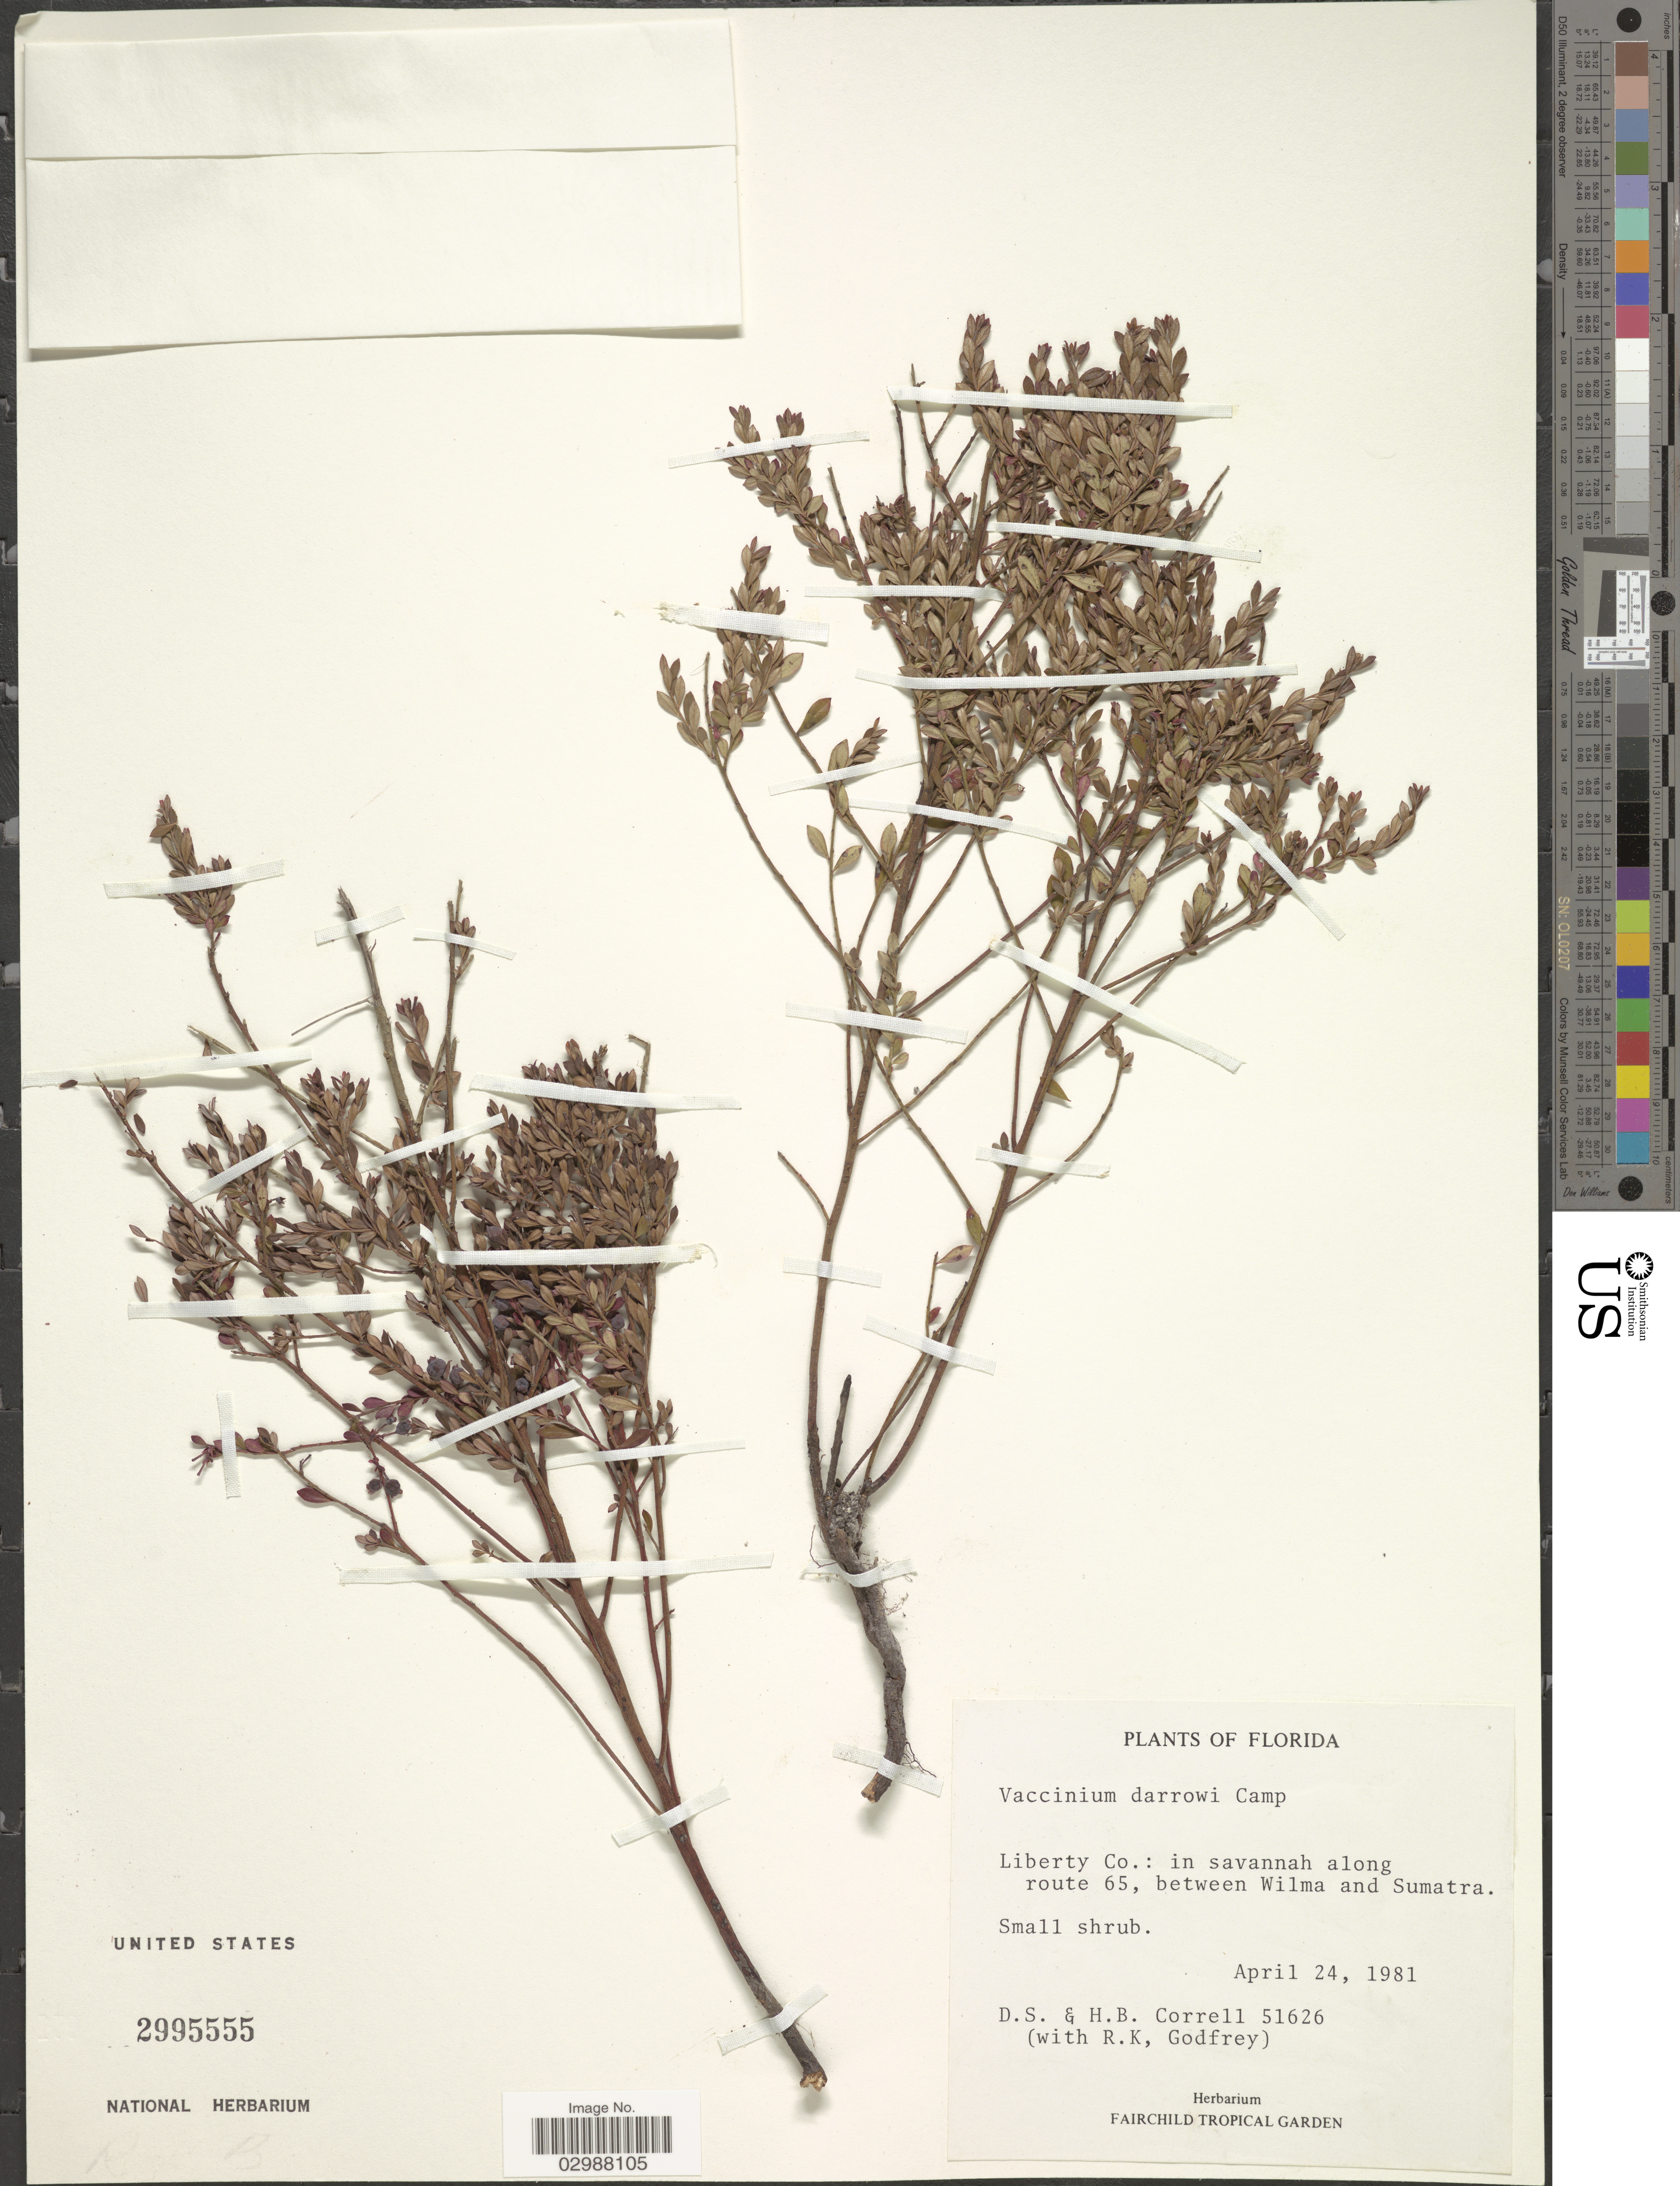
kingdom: Plantae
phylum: Tracheophyta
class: Magnoliopsida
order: Ericales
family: Ericaceae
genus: Vaccinium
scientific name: Vaccinium darrowii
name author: Camp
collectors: D. S. Correll, H. Correll & R. K. Godfrey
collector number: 51626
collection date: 1981-04-24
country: United States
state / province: Florida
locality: Liberty Co.: in savannah along route 65, between Wilma and Sumatra.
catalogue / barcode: US 2995555